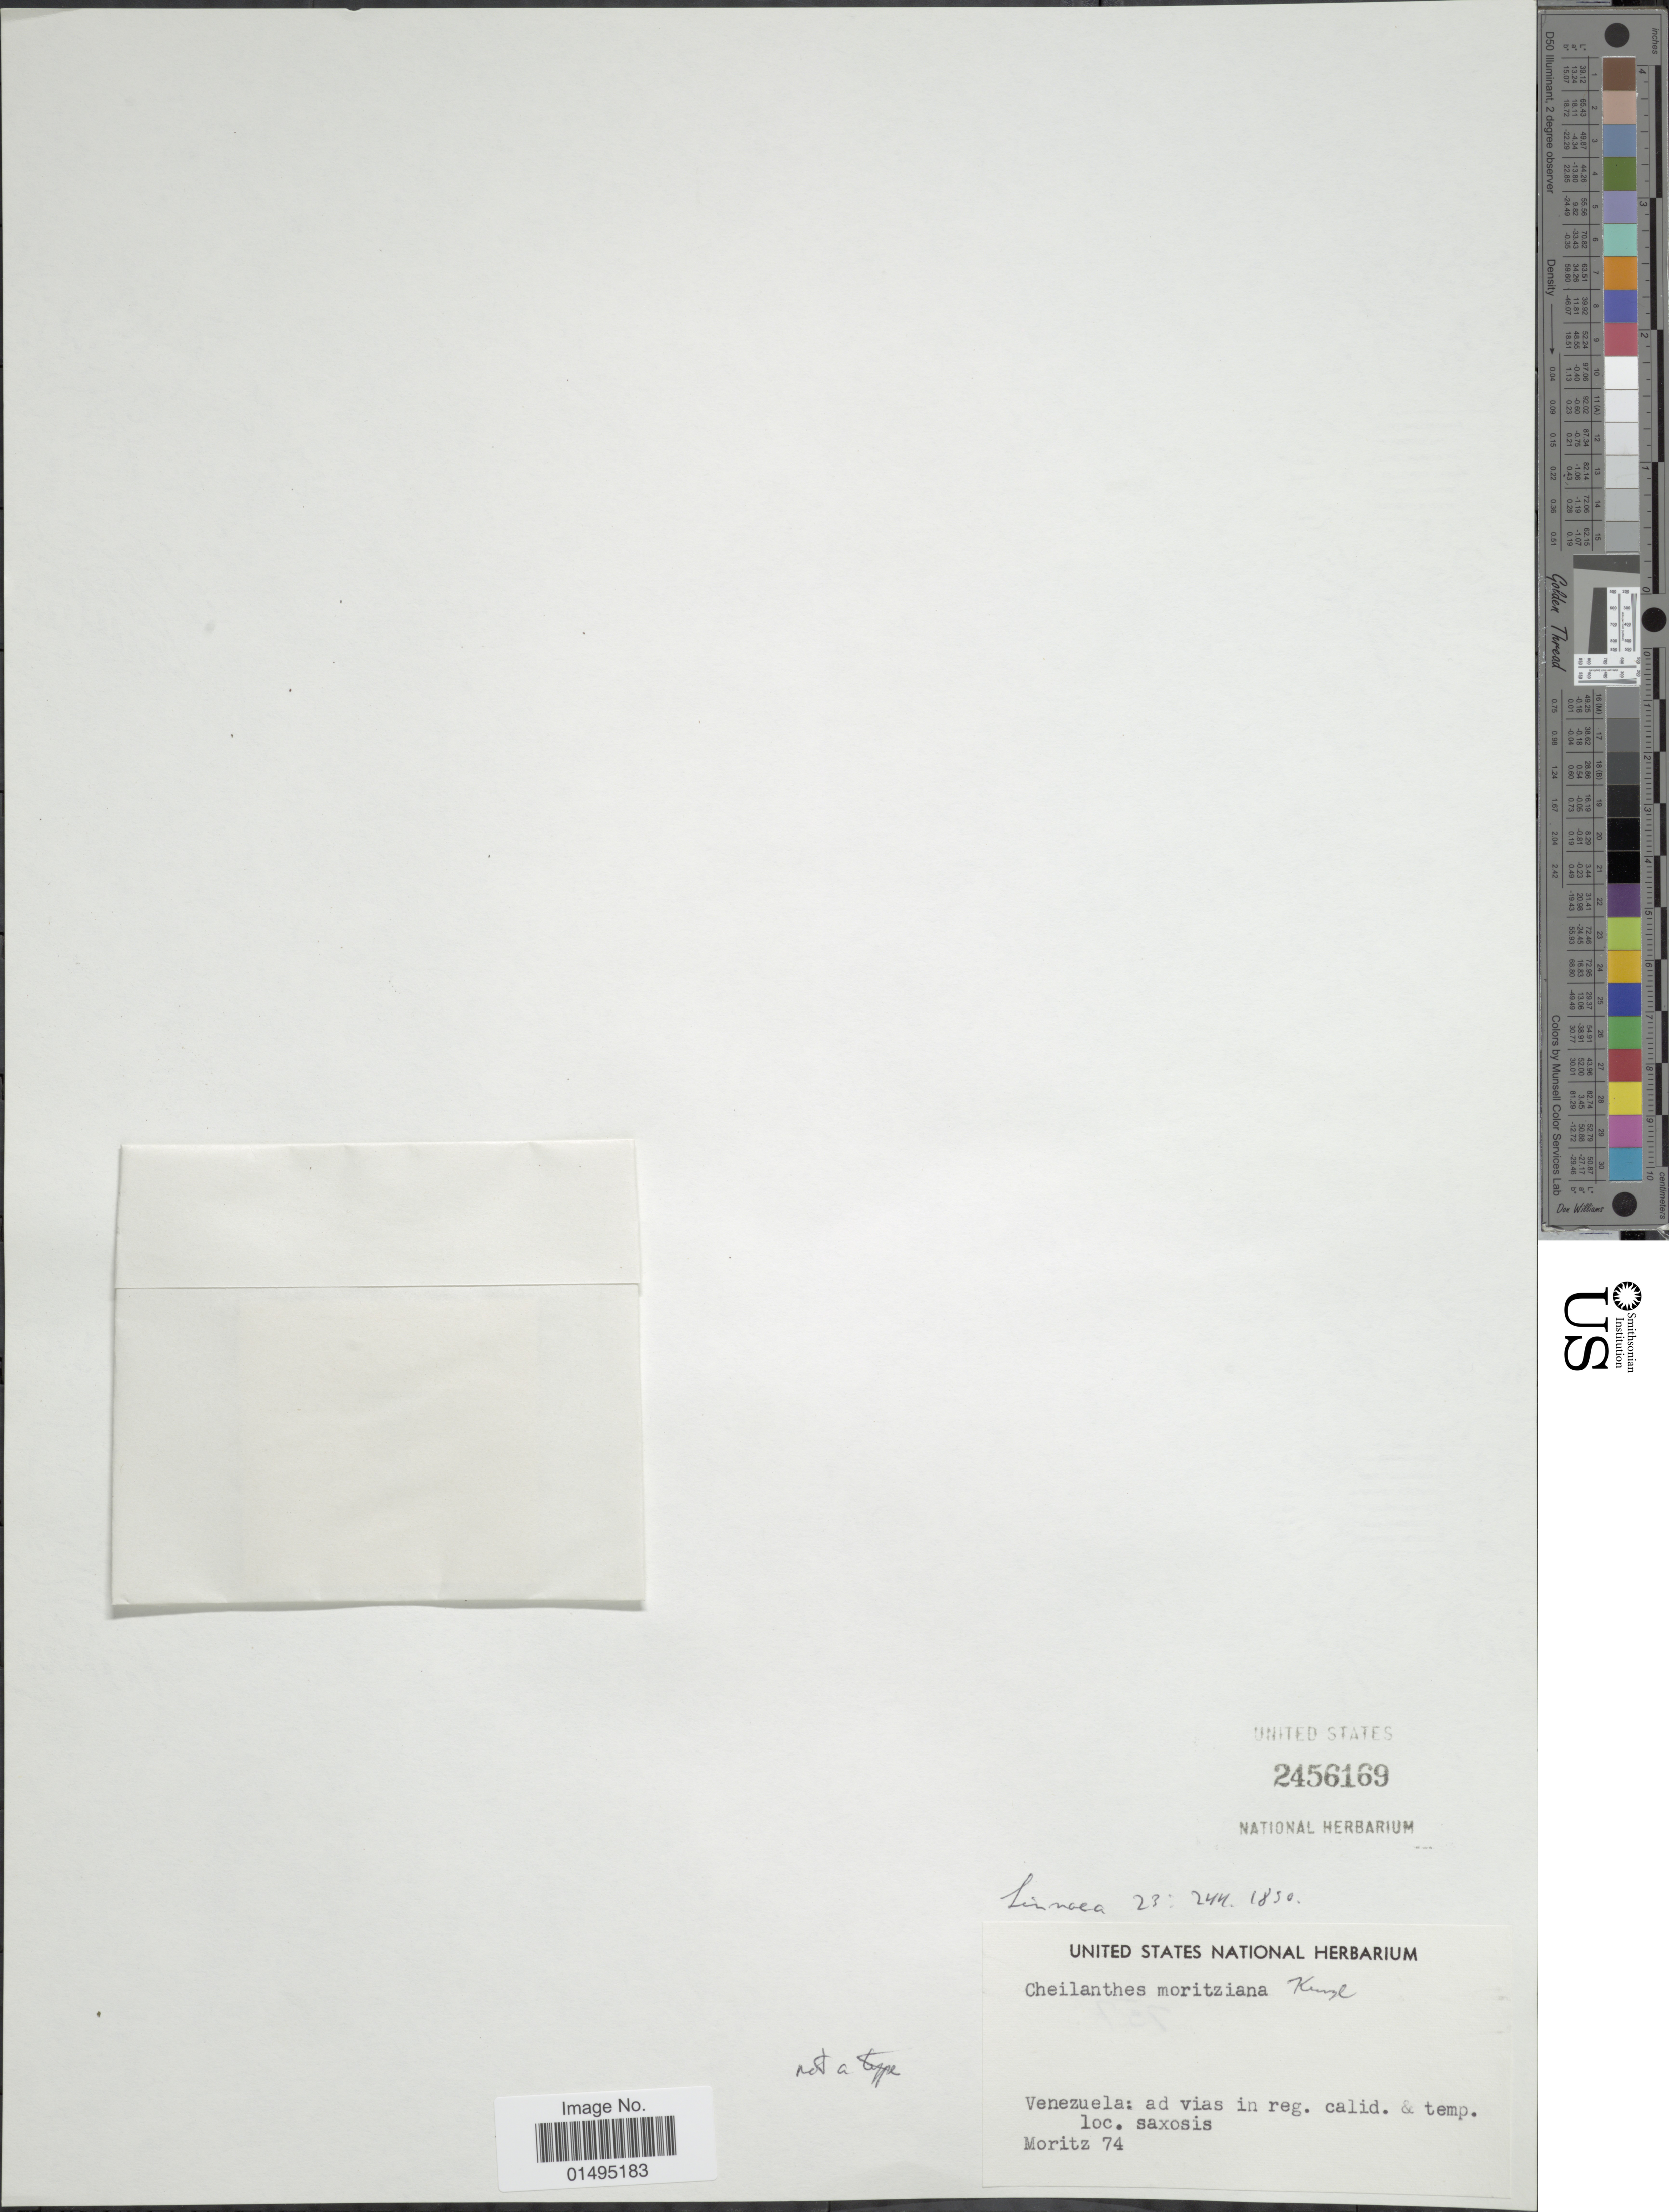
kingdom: Plantae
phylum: Tracheophyta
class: Polypodiopsida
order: Polypodiales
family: Pteridaceae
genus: Myriopteris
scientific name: Myriopteris microphylla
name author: (Sw.) Grusz & Windham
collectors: Moritz, --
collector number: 74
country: Venezuela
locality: Venezuela: ad vias in reg. calid. & temp. loc. saxosis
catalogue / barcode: US 2456169